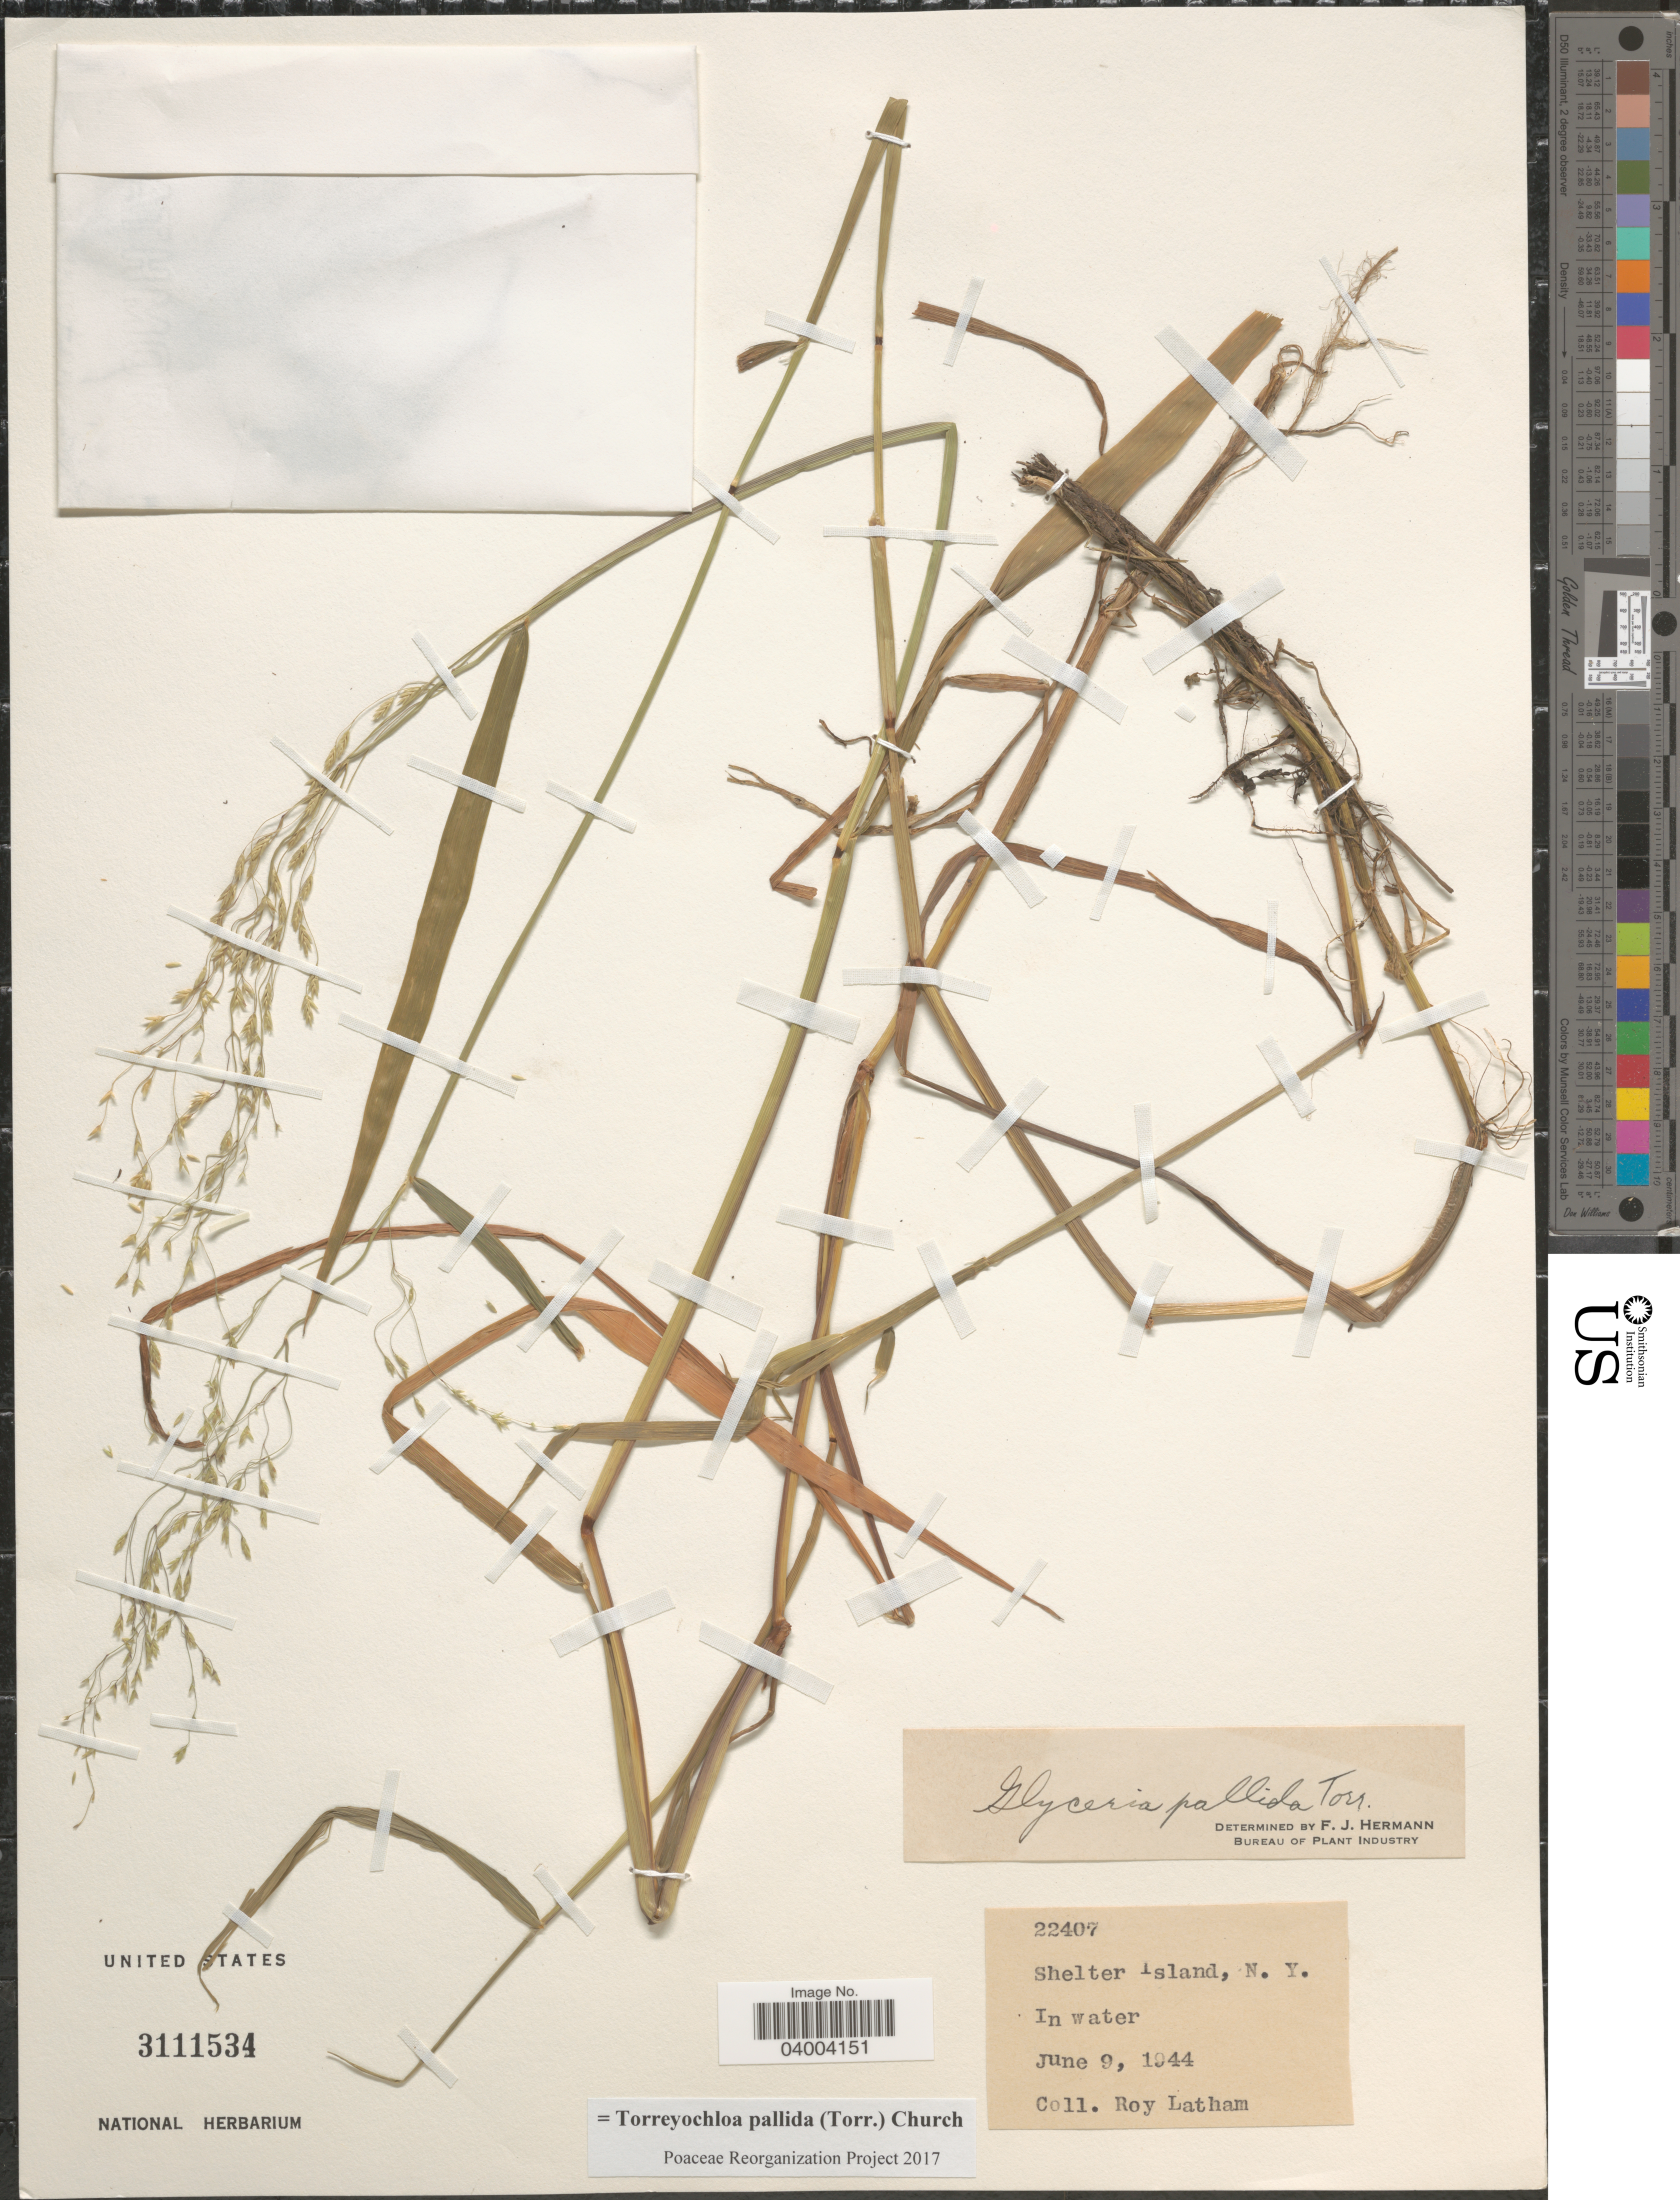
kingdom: Plantae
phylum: Tracheophyta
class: Liliopsida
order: Poales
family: Poaceae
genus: Torreyochloa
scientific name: Torreyochloa pallida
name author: (Torr.) G.L. Church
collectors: R. Latham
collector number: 22407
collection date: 1944-06-09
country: United States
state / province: New York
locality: Shelter Island.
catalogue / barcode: US 3111534